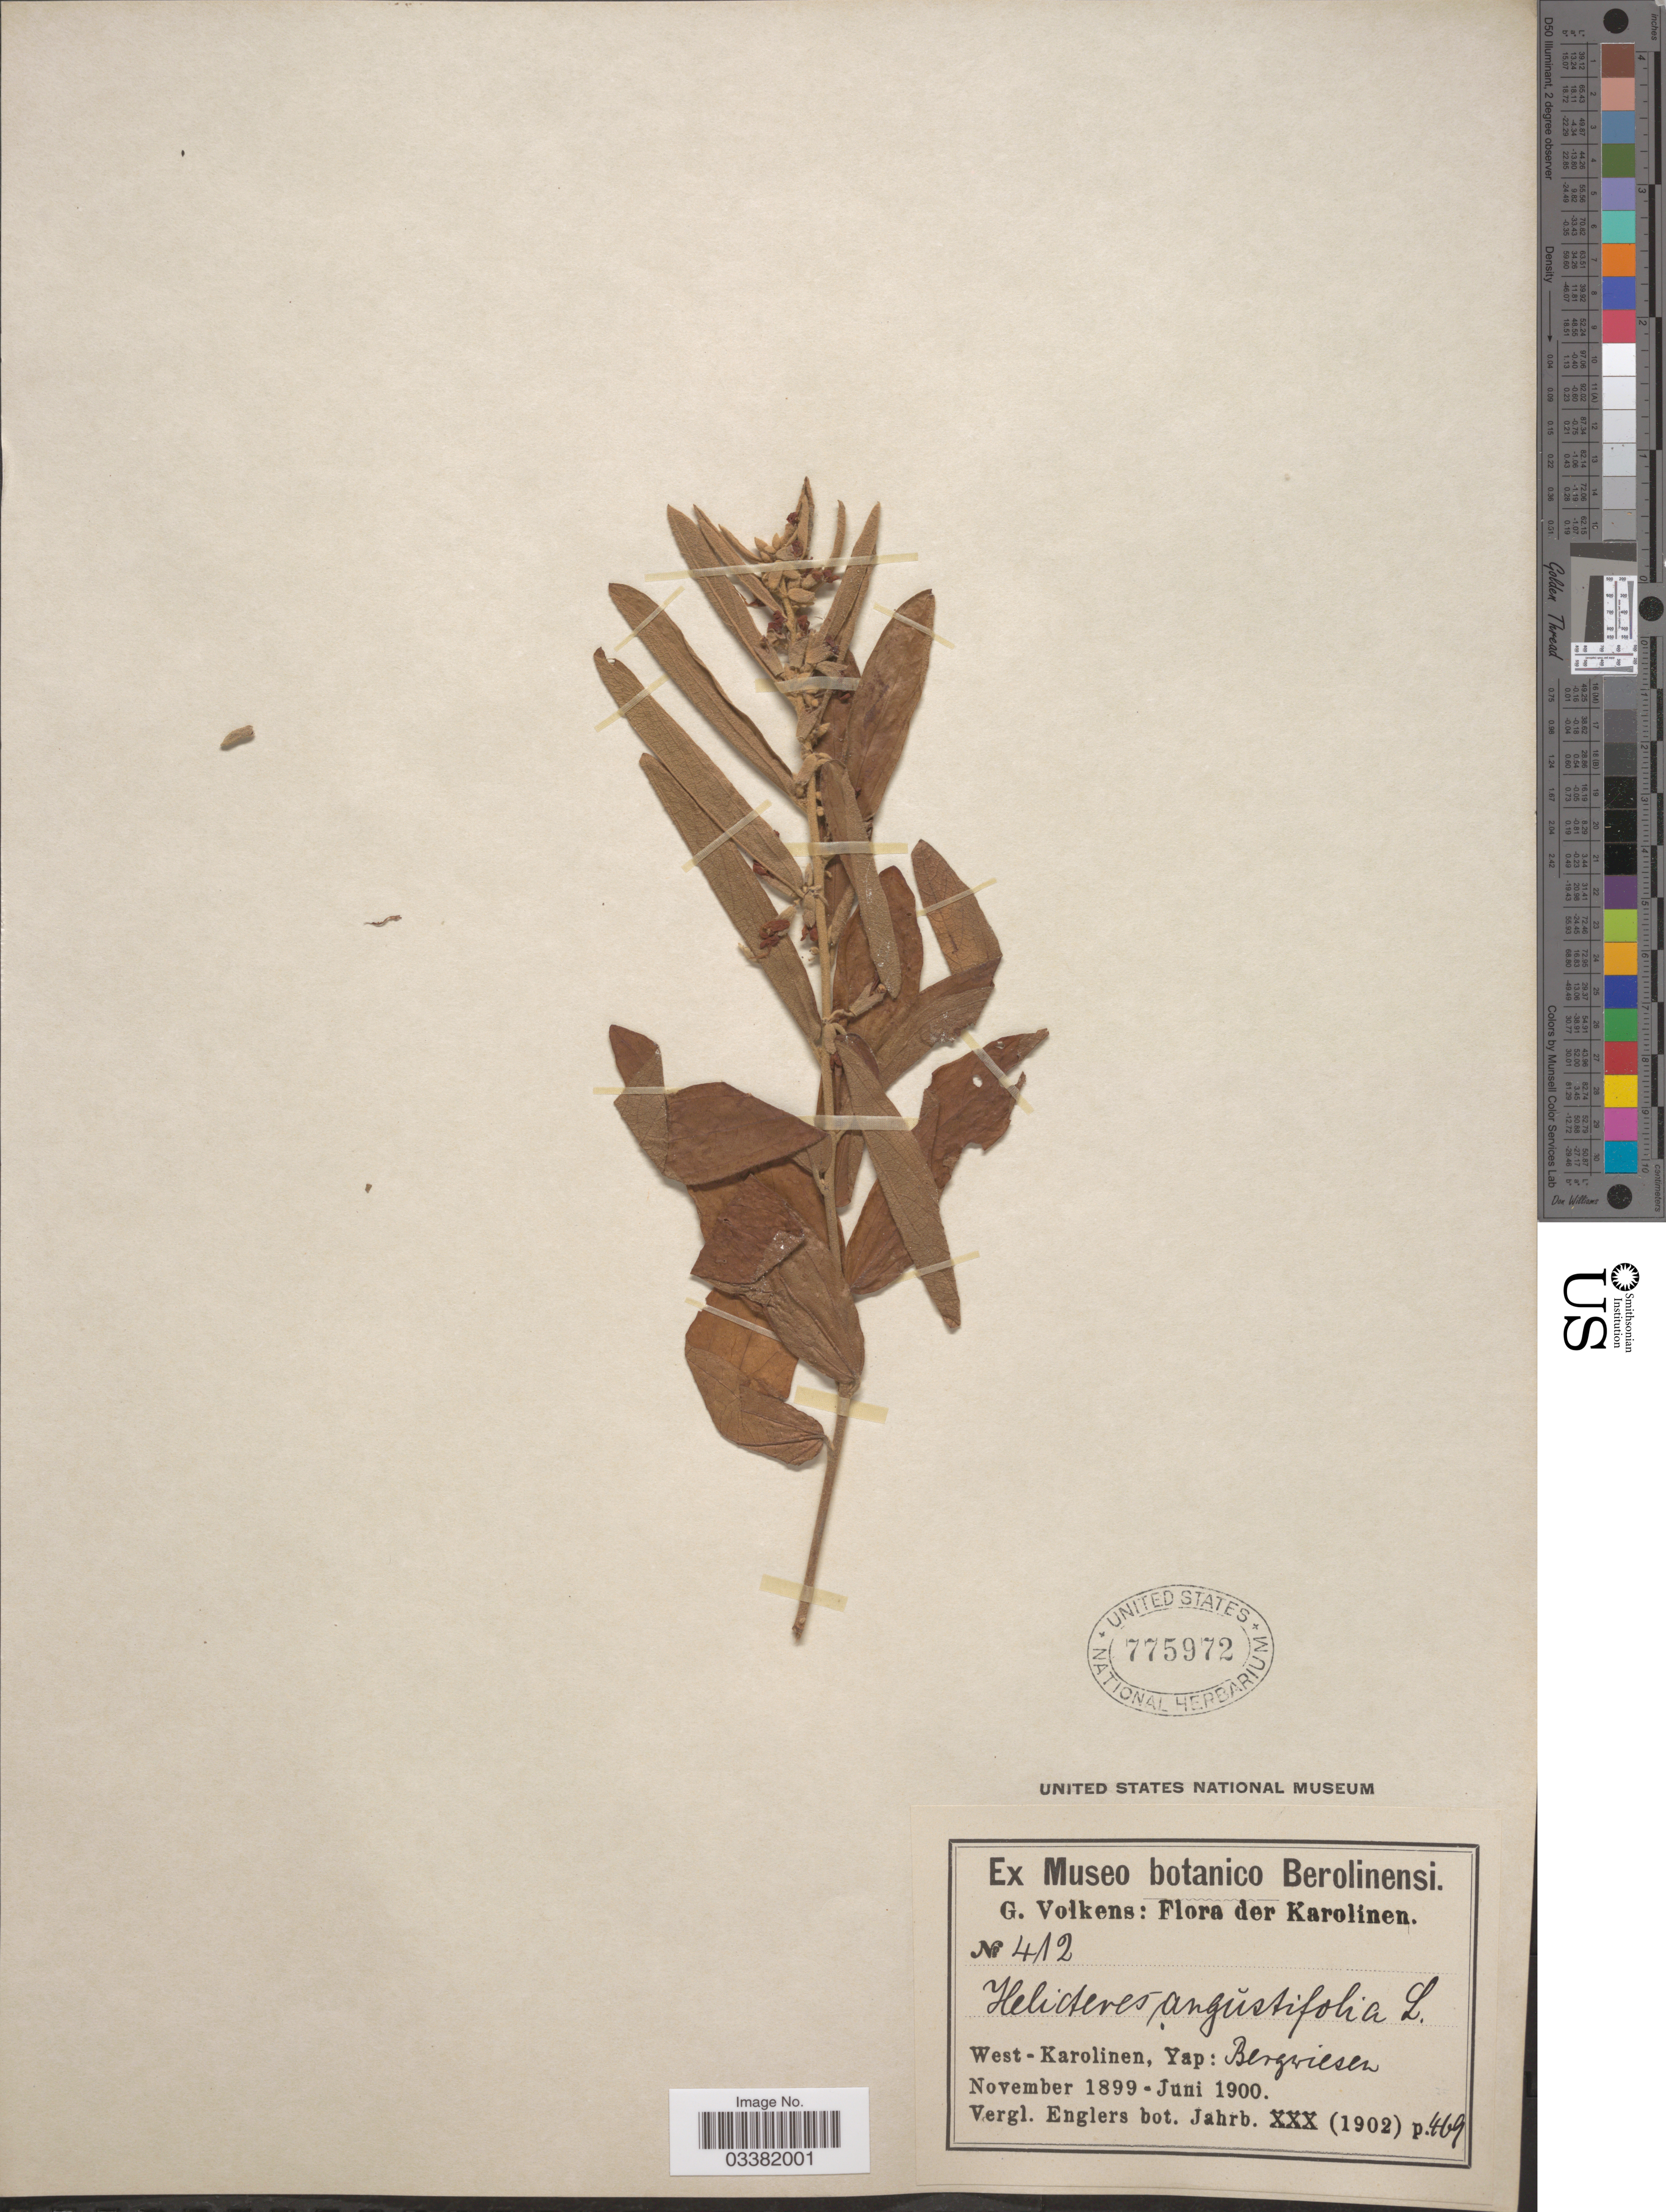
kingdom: Plantae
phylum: Tracheophyta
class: Magnoliopsida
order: Malvales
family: Malvaceae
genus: Helicteres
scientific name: Helicteres angustifolia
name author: L.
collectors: G. Volkens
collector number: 412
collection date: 1899-11/1900-06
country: Micronesia, Federated States of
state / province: Yap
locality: Karolinen. West - Karolinen: Bergwiesen.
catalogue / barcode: US 775972